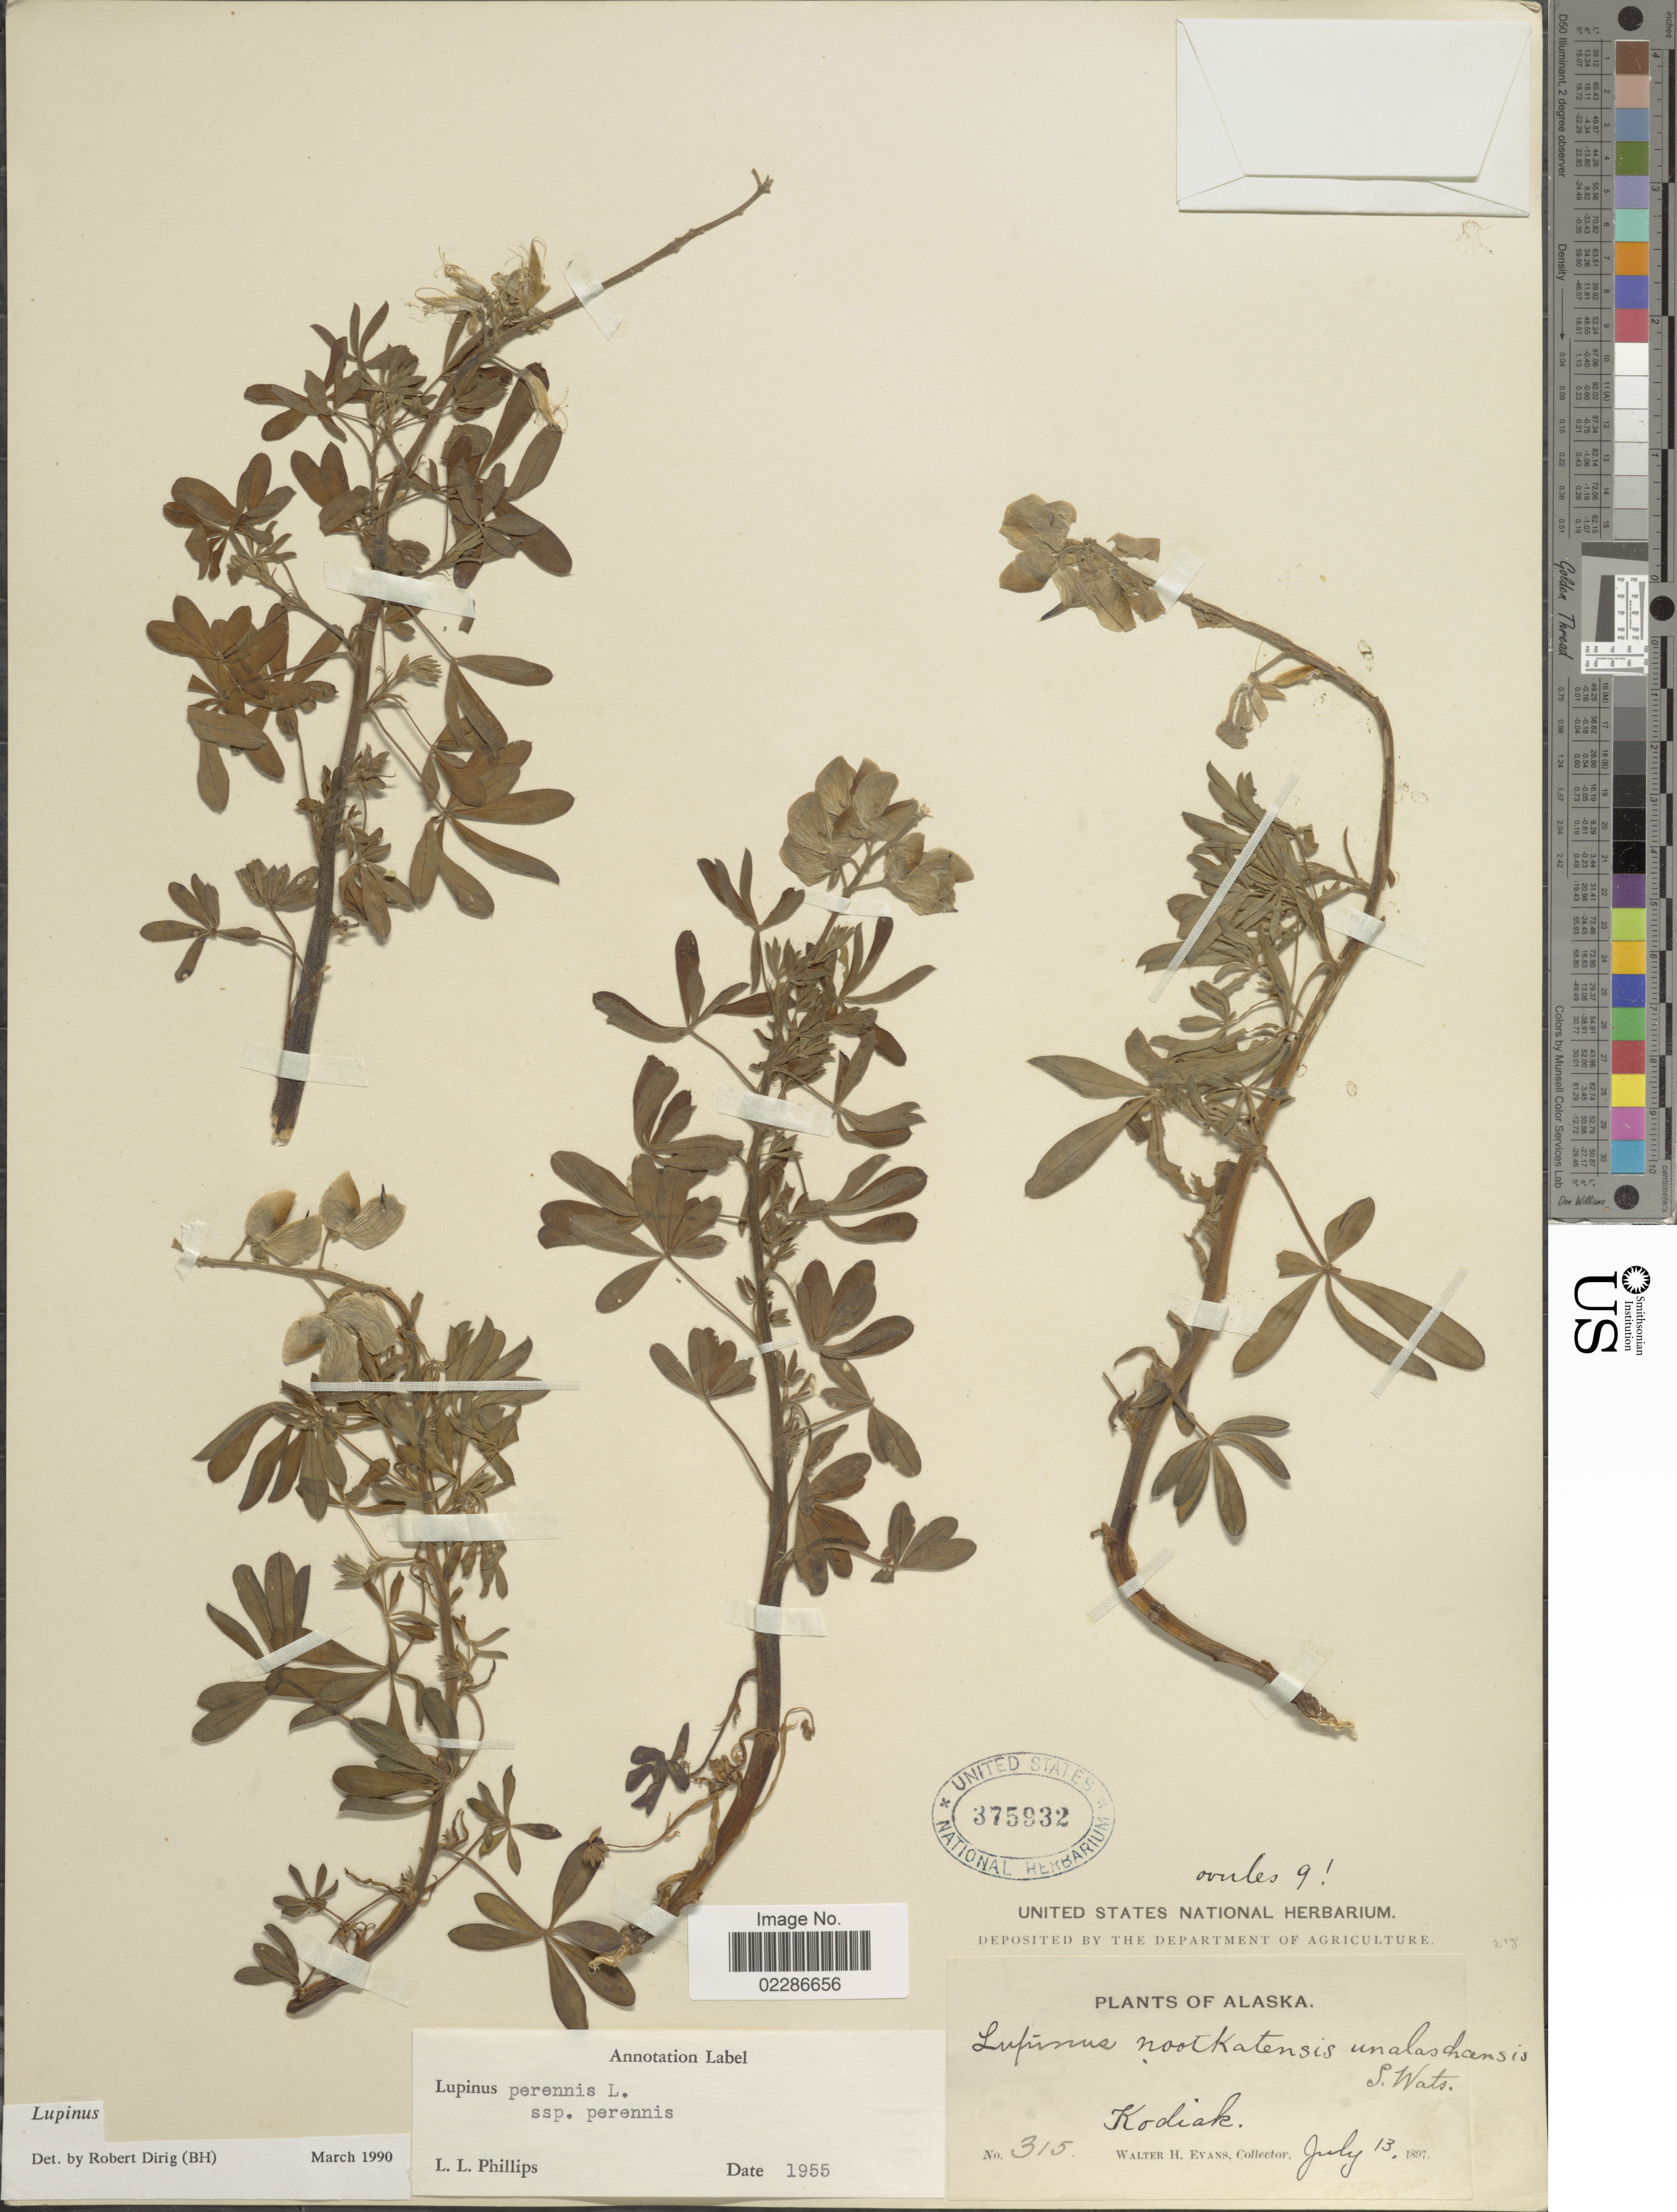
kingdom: Plantae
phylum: Tracheophyta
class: Magnoliopsida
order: Fabales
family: Fabaceae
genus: Lupinus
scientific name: Lupinus perennis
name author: L.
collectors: W. H. Evans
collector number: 315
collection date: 1897-07-13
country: United States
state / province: Alaska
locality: Kodiak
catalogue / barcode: US 375932